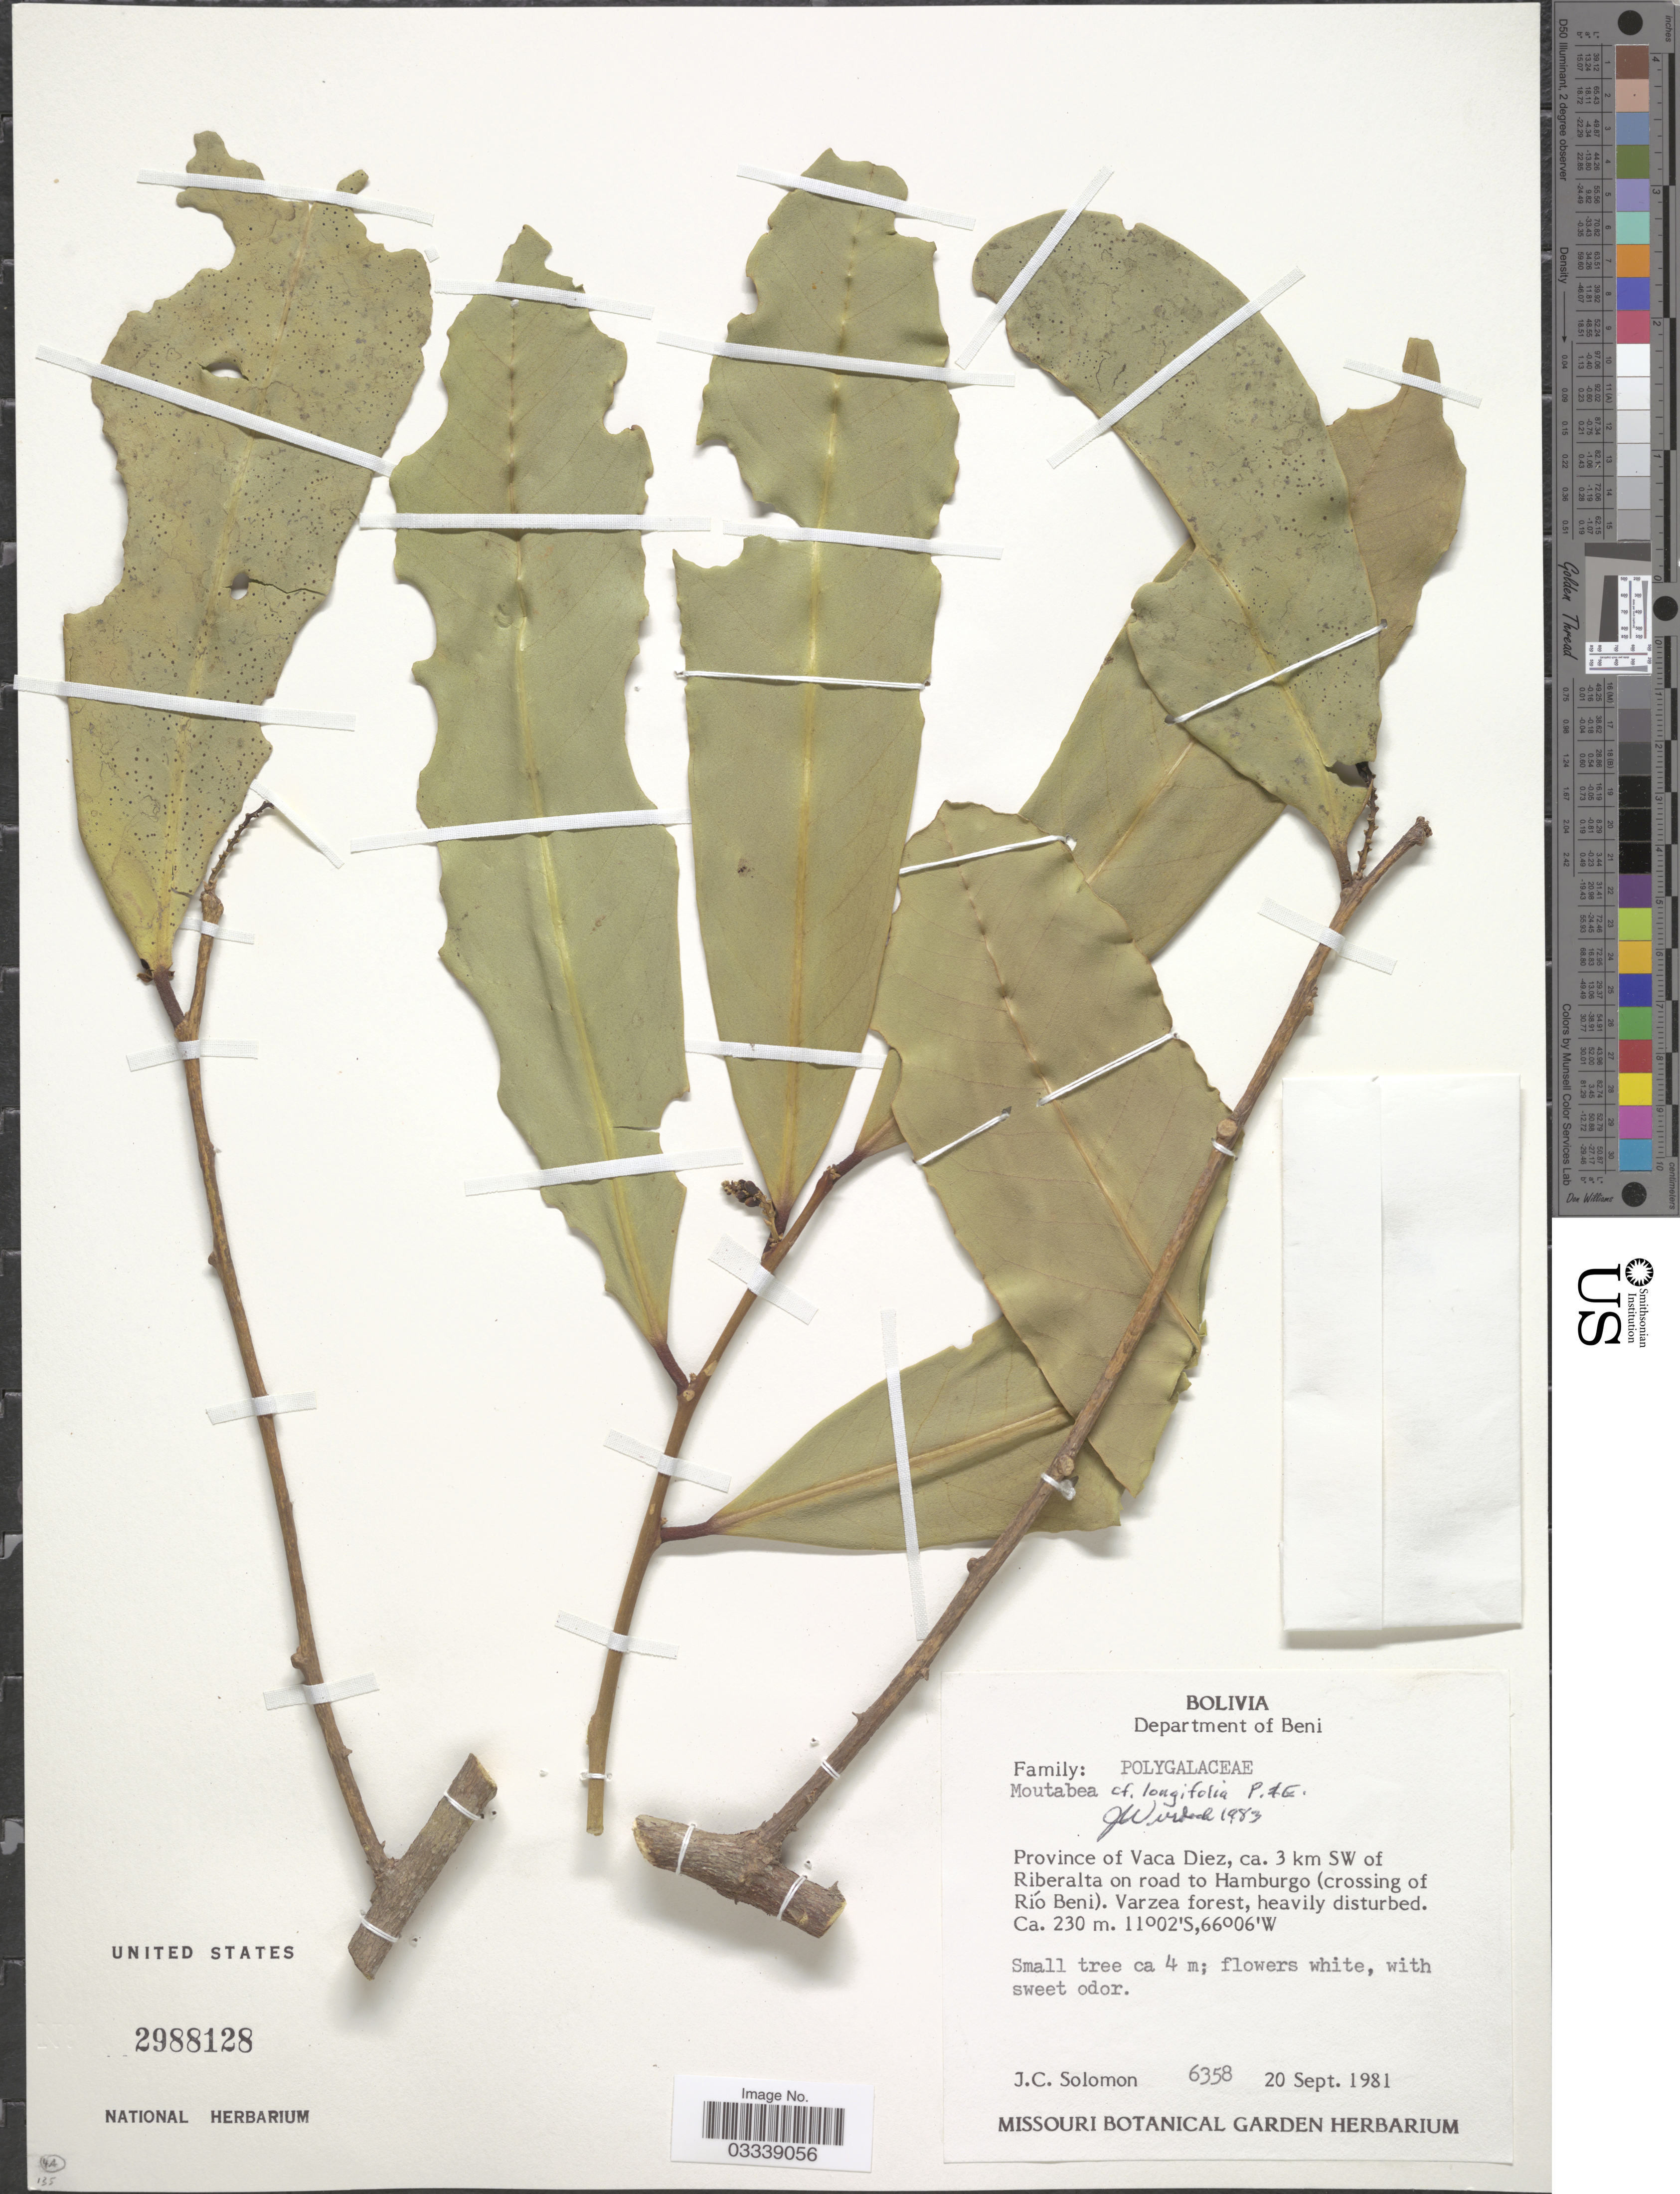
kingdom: Plantae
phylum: Tracheophyta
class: Magnoliopsida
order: Fabales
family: Polygalaceae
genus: Moutabea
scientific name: Moutabea longifolia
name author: Poepp. & Endl.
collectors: J. C. Solomon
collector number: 6358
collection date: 1981-09-20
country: Bolivia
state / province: Beni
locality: Province of Vaca Diez, ca. 3 km SW of Riberalta on road to Hamburgo (crossing of Río Beni). Varzea forest.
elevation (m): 230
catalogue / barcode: US 2988128